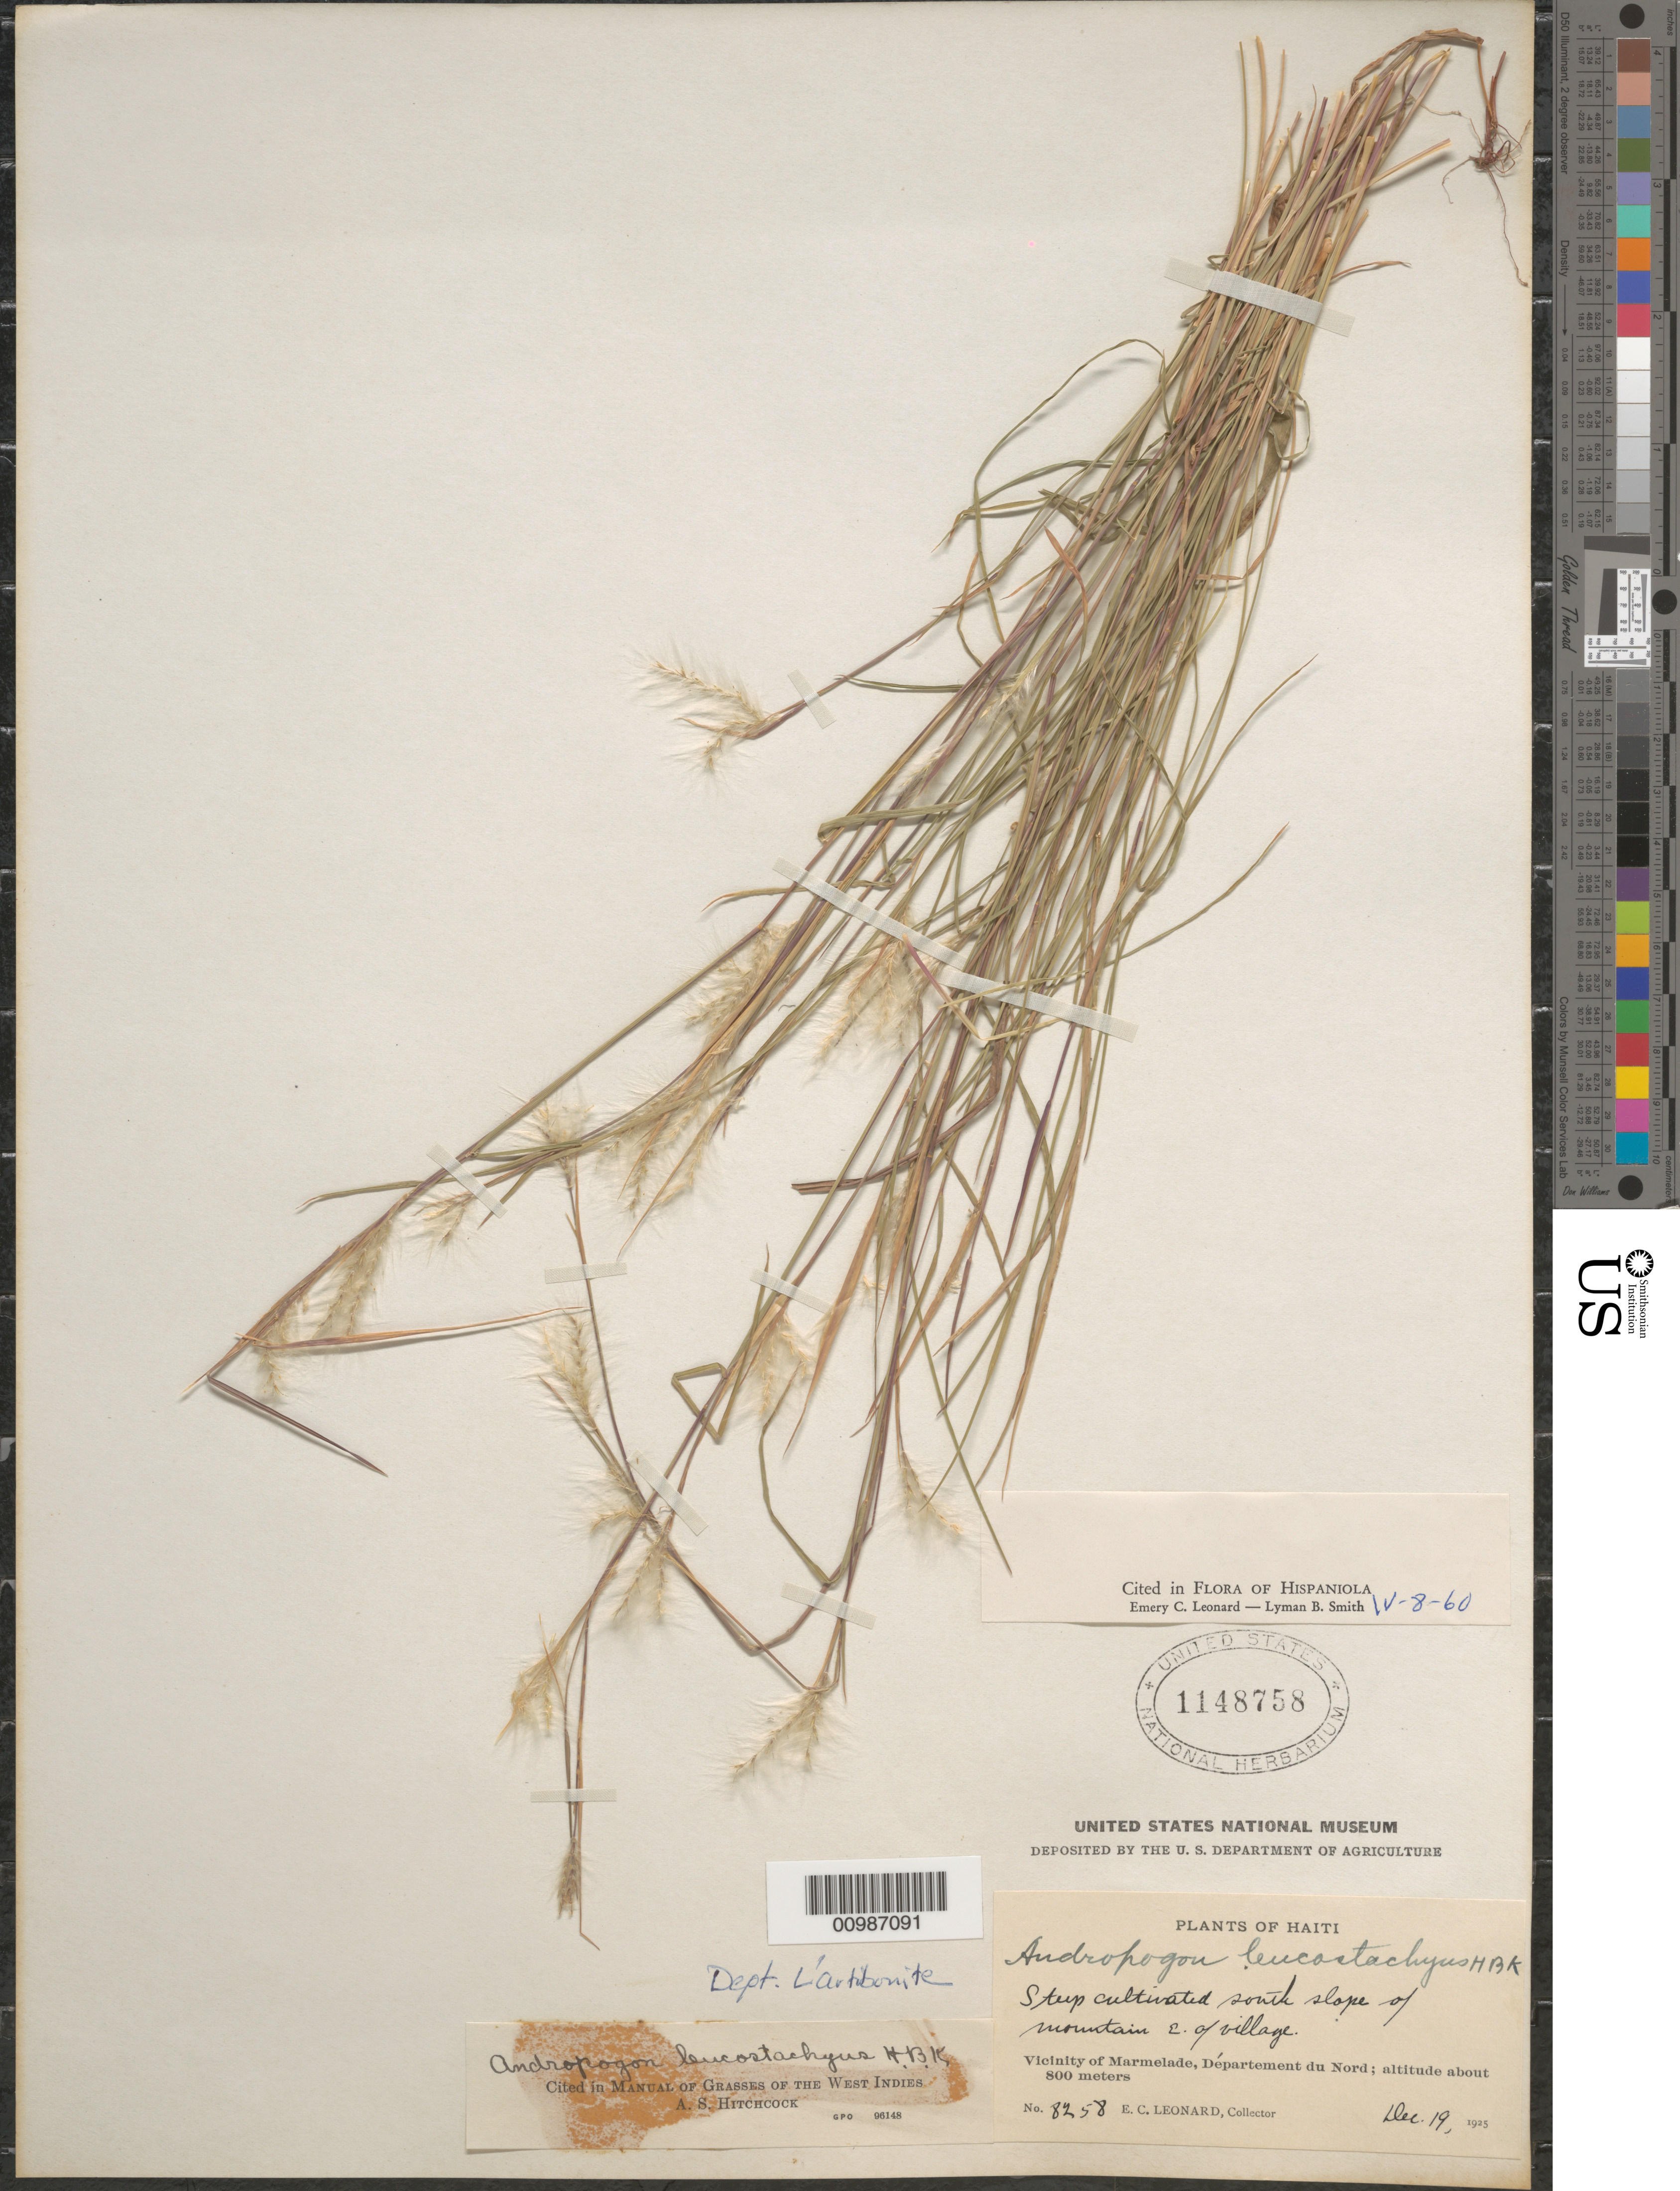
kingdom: Plantae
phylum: Tracheophyta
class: Liliopsida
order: Poales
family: Poaceae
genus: Andropogon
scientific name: Andropogon leucostachyus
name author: Kunth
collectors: E. C. Leonard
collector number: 8258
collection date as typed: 19 Dec 1925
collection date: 1925-12-19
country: Haiti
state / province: Artibonite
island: Hispaniola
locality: vicinity of Marmelade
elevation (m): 800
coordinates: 0 N, 0 E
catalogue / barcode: US 1148758